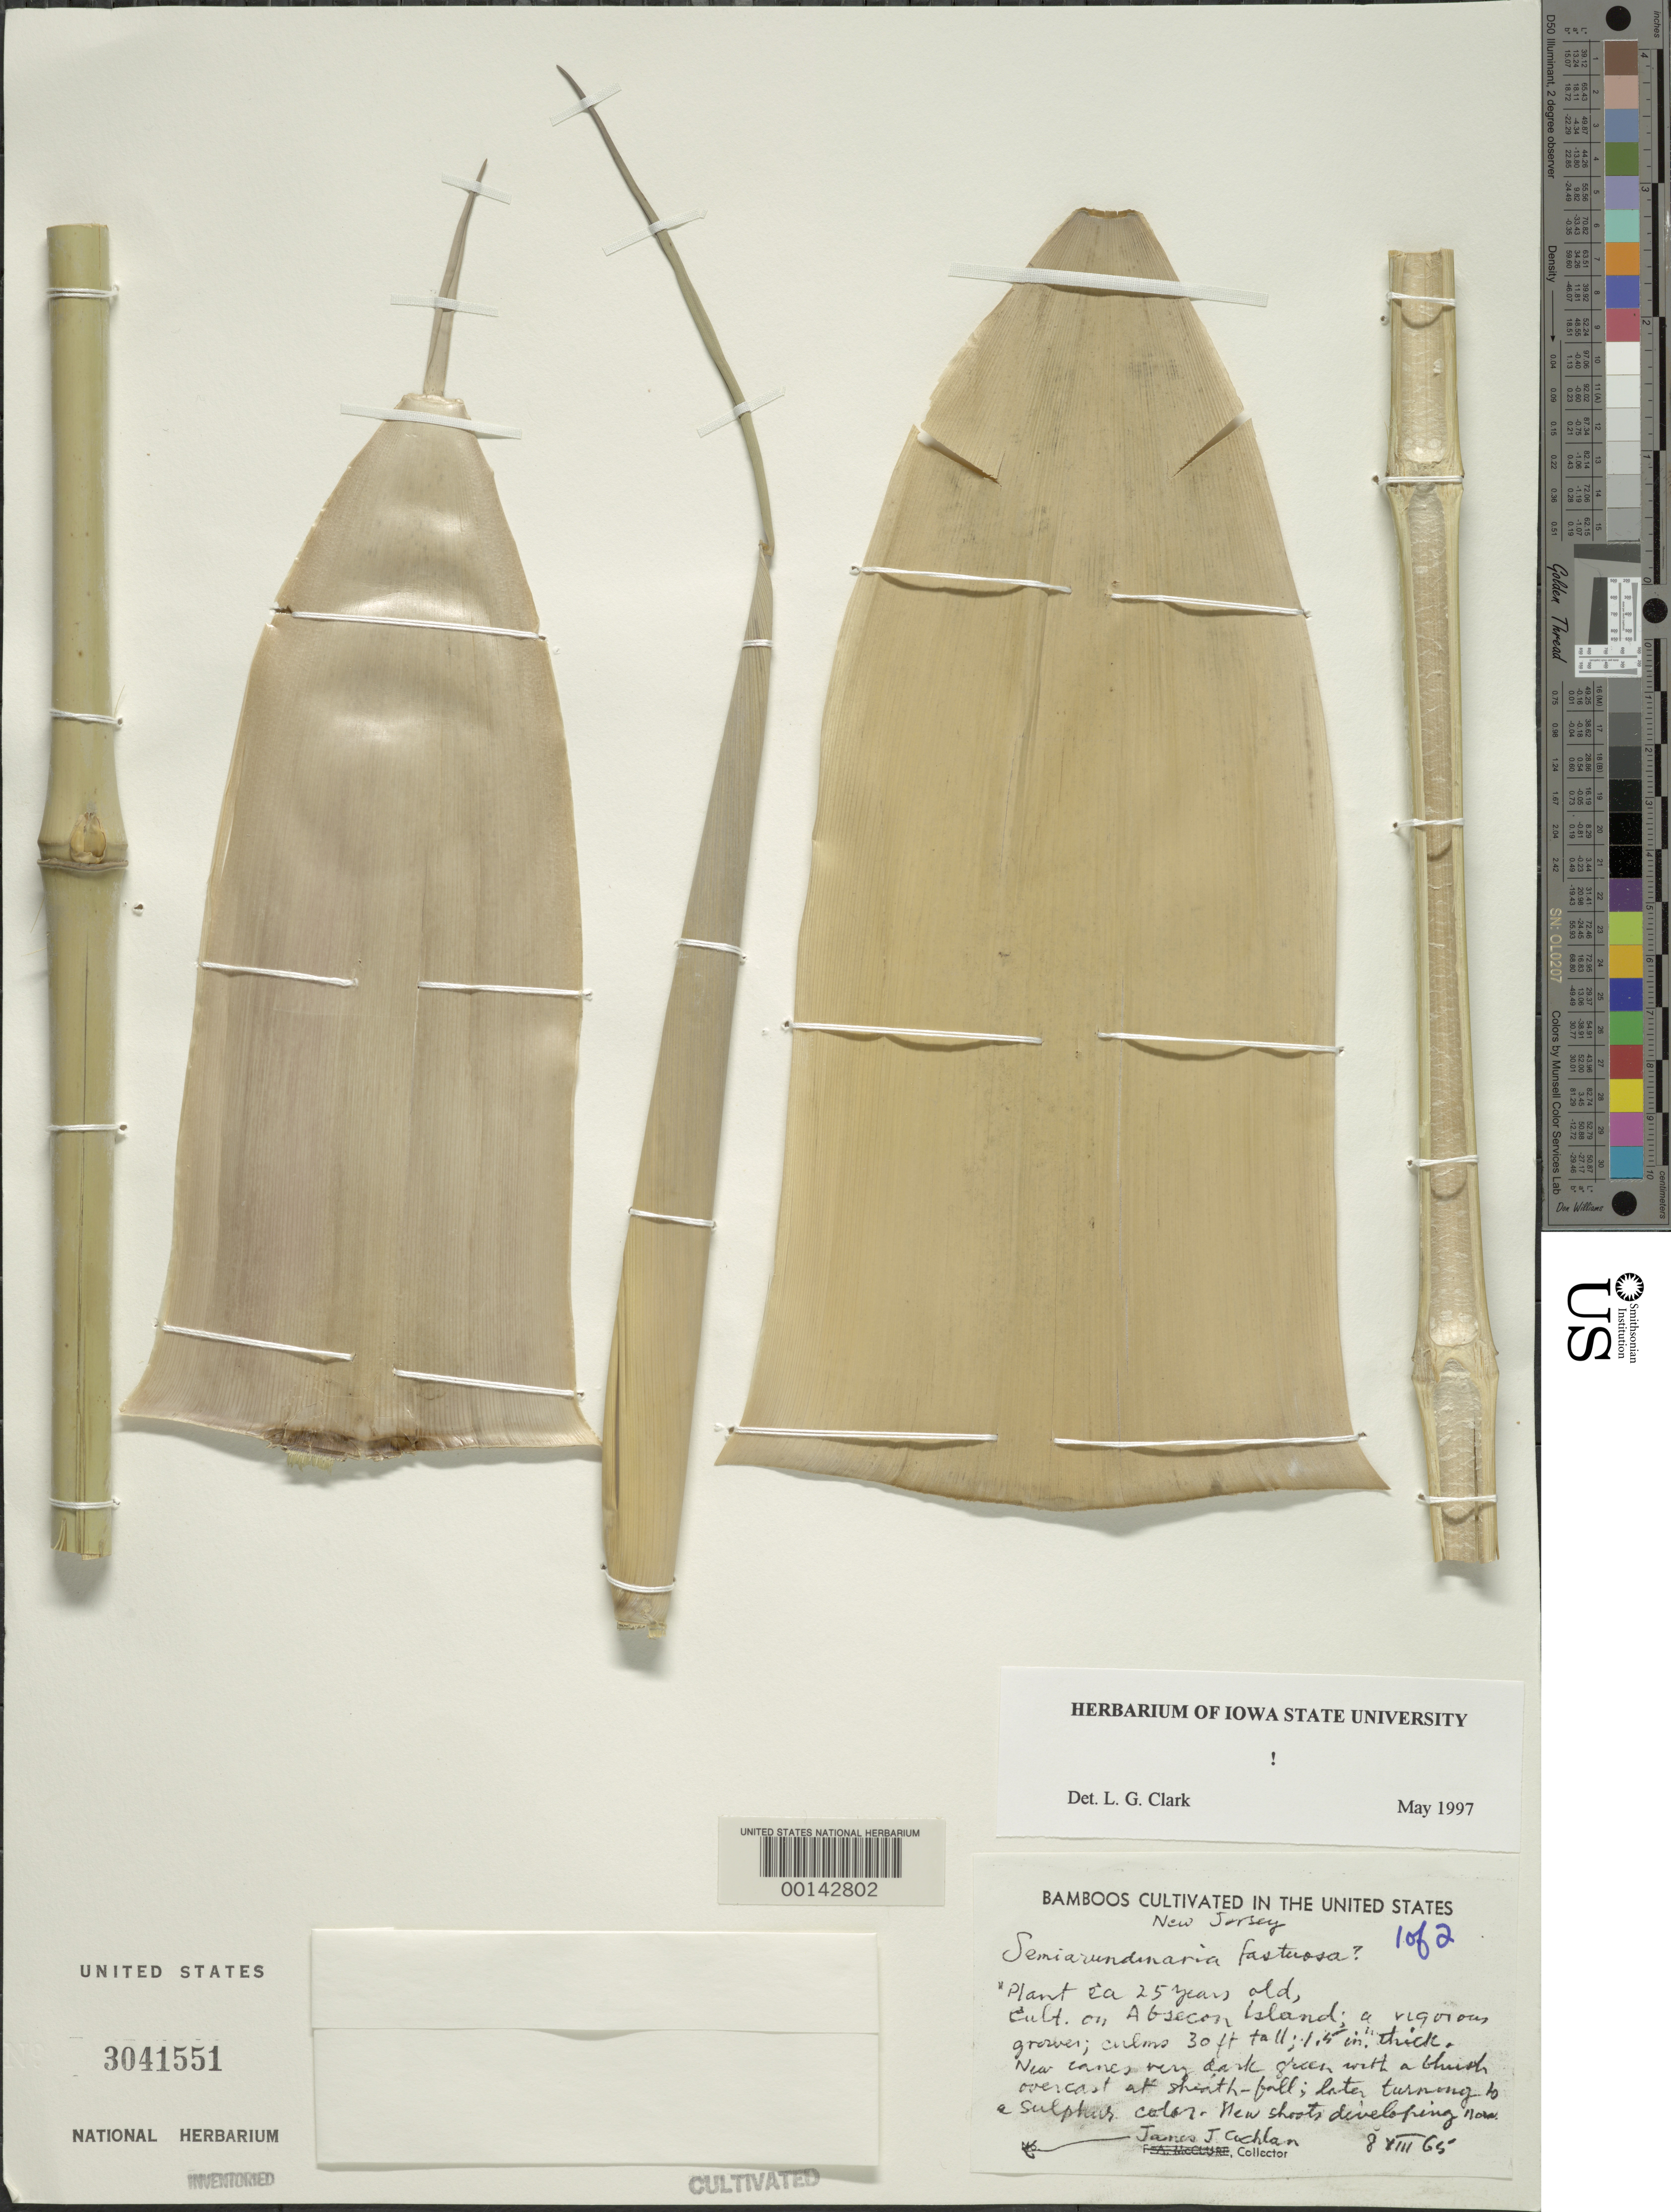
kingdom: Plantae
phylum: Tracheophyta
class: Liliopsida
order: Poales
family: Poaceae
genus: Semiarundinaria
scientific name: Semiarundinaria fastuosa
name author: Makino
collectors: J. Cochlan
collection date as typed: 08 Aug 1965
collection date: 1965-08-08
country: United States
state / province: New Jersey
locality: Absecon island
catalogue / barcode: US 3041551